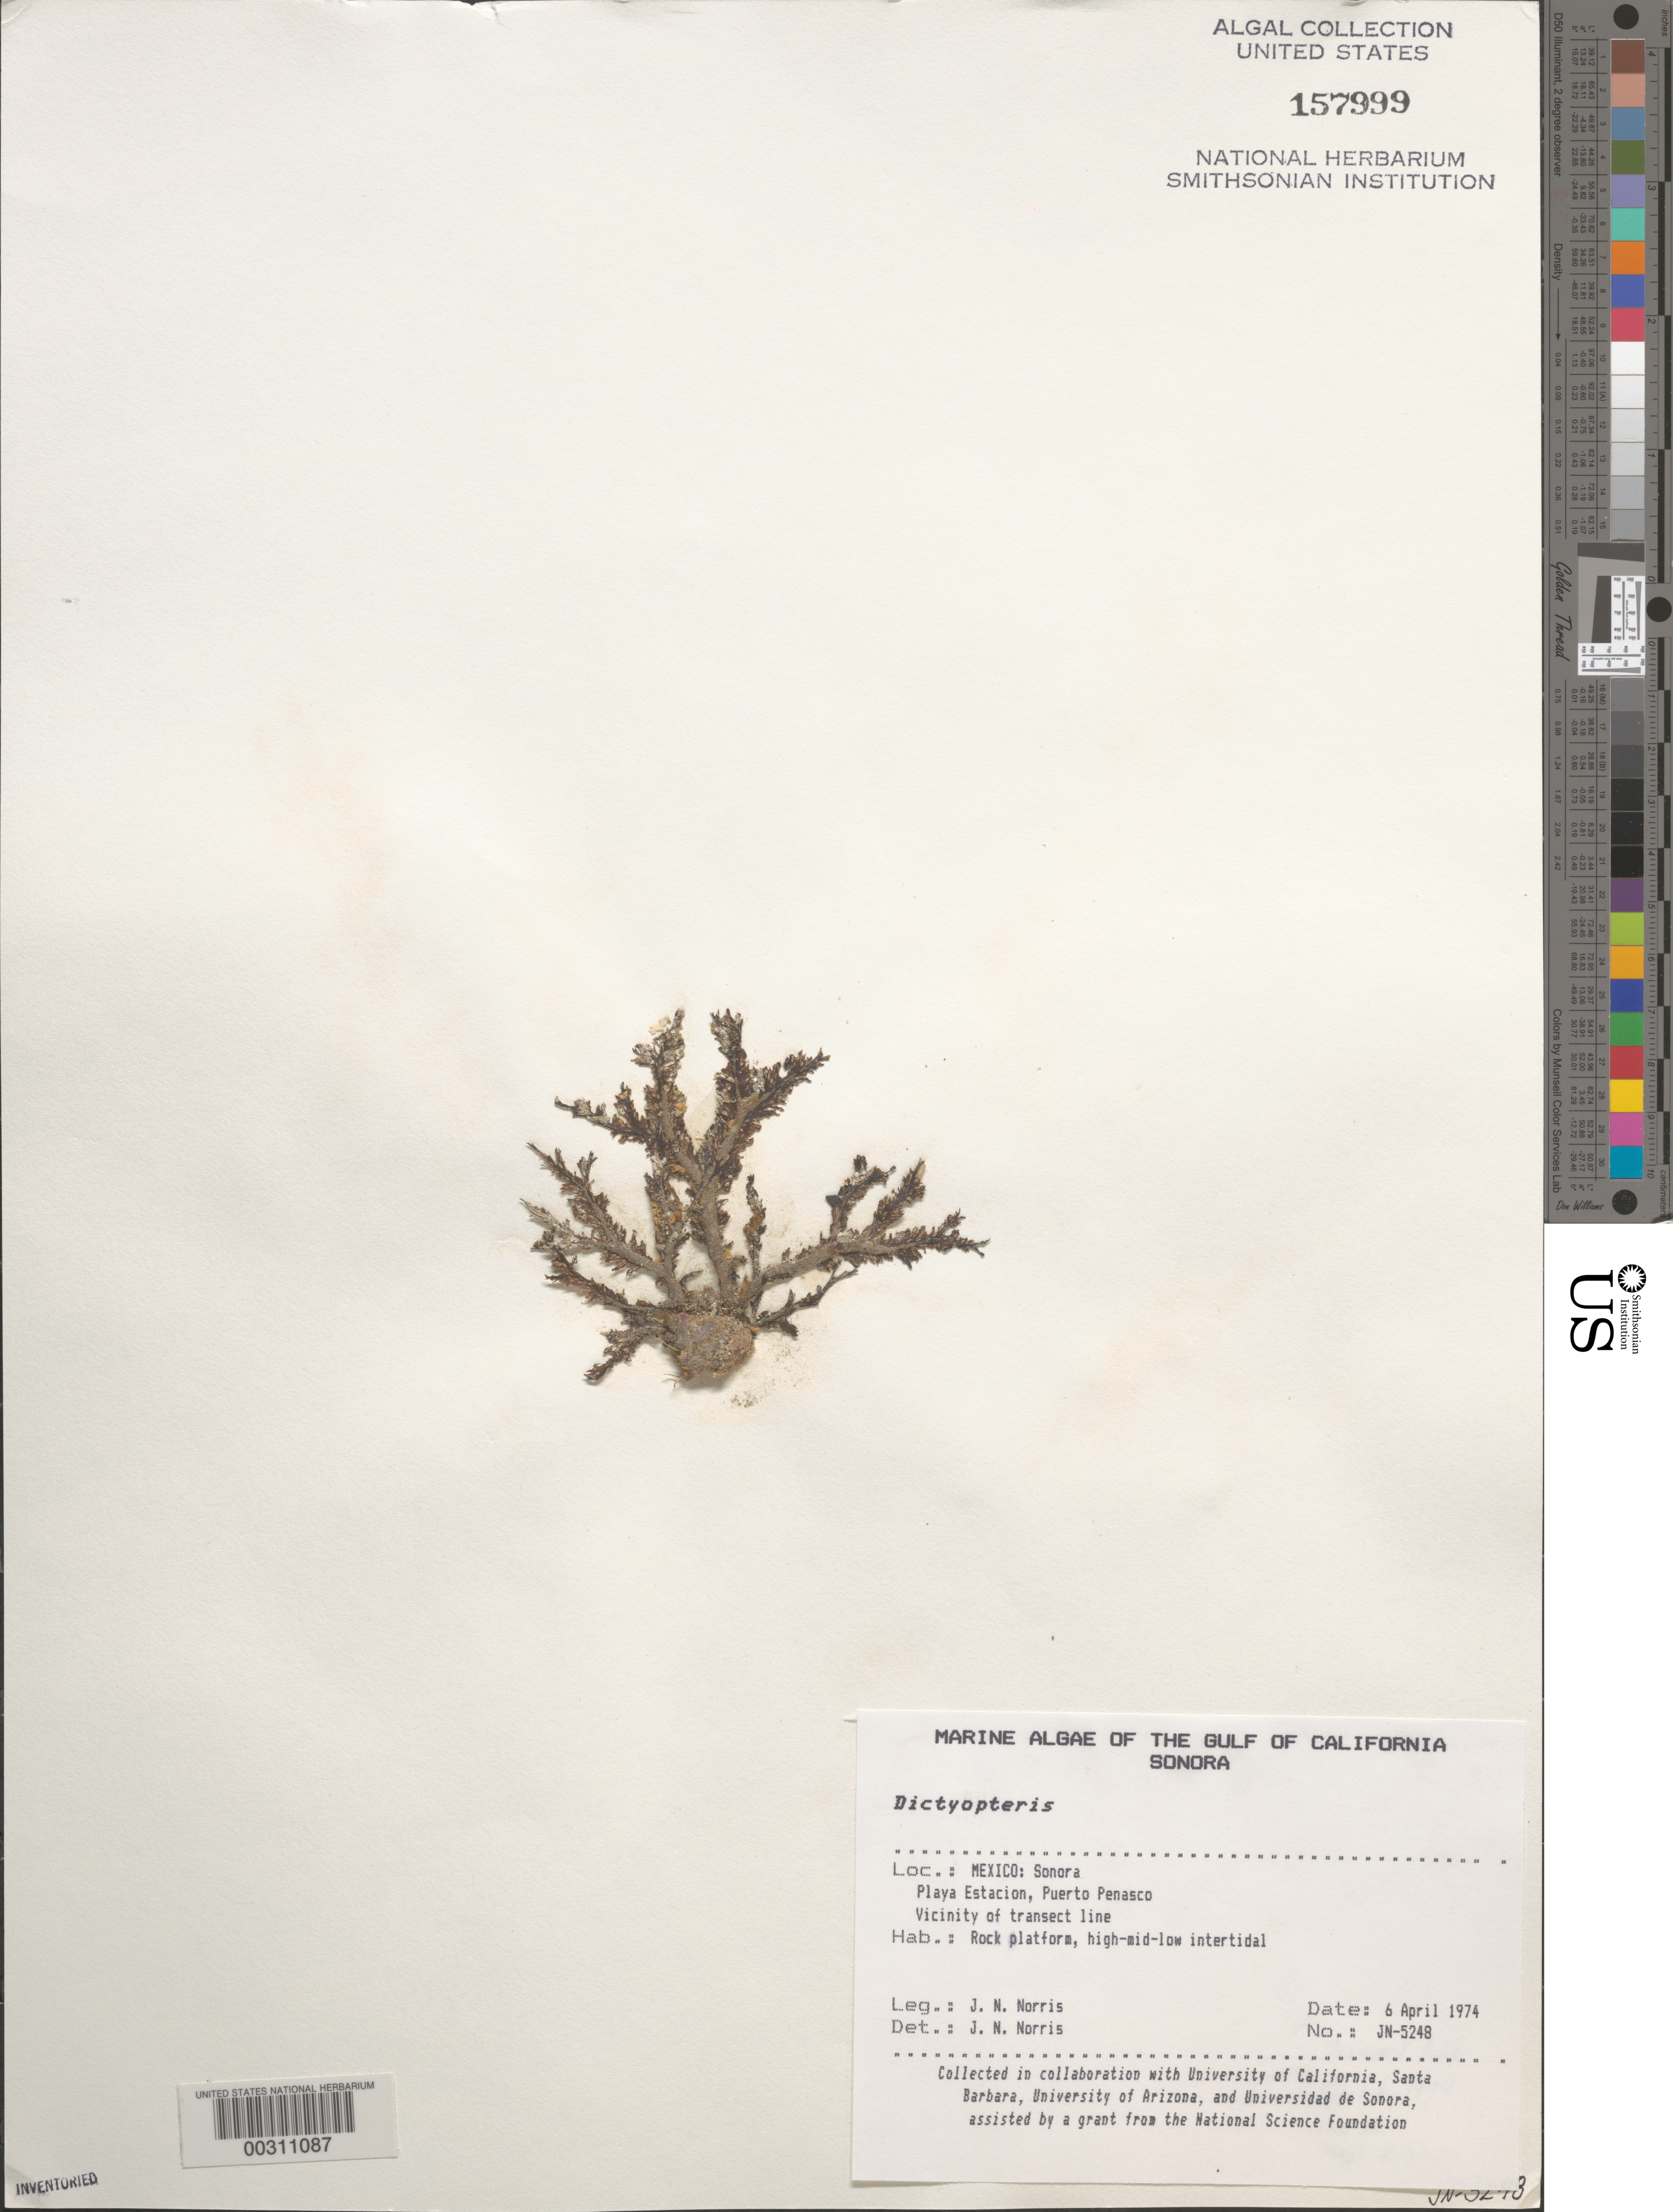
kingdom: Chromista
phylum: Ochrophyta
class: Phaeophyceae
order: Dictyotales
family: Dictyotaceae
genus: Dictyopteris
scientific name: Dictyopteris sp.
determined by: Norris, James N.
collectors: J. N. Norris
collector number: JN-5248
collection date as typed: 06 Apr 1974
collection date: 1974-04-06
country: Mexico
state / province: Sonora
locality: Playa Estacion, Puerto Penasco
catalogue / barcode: US 157999